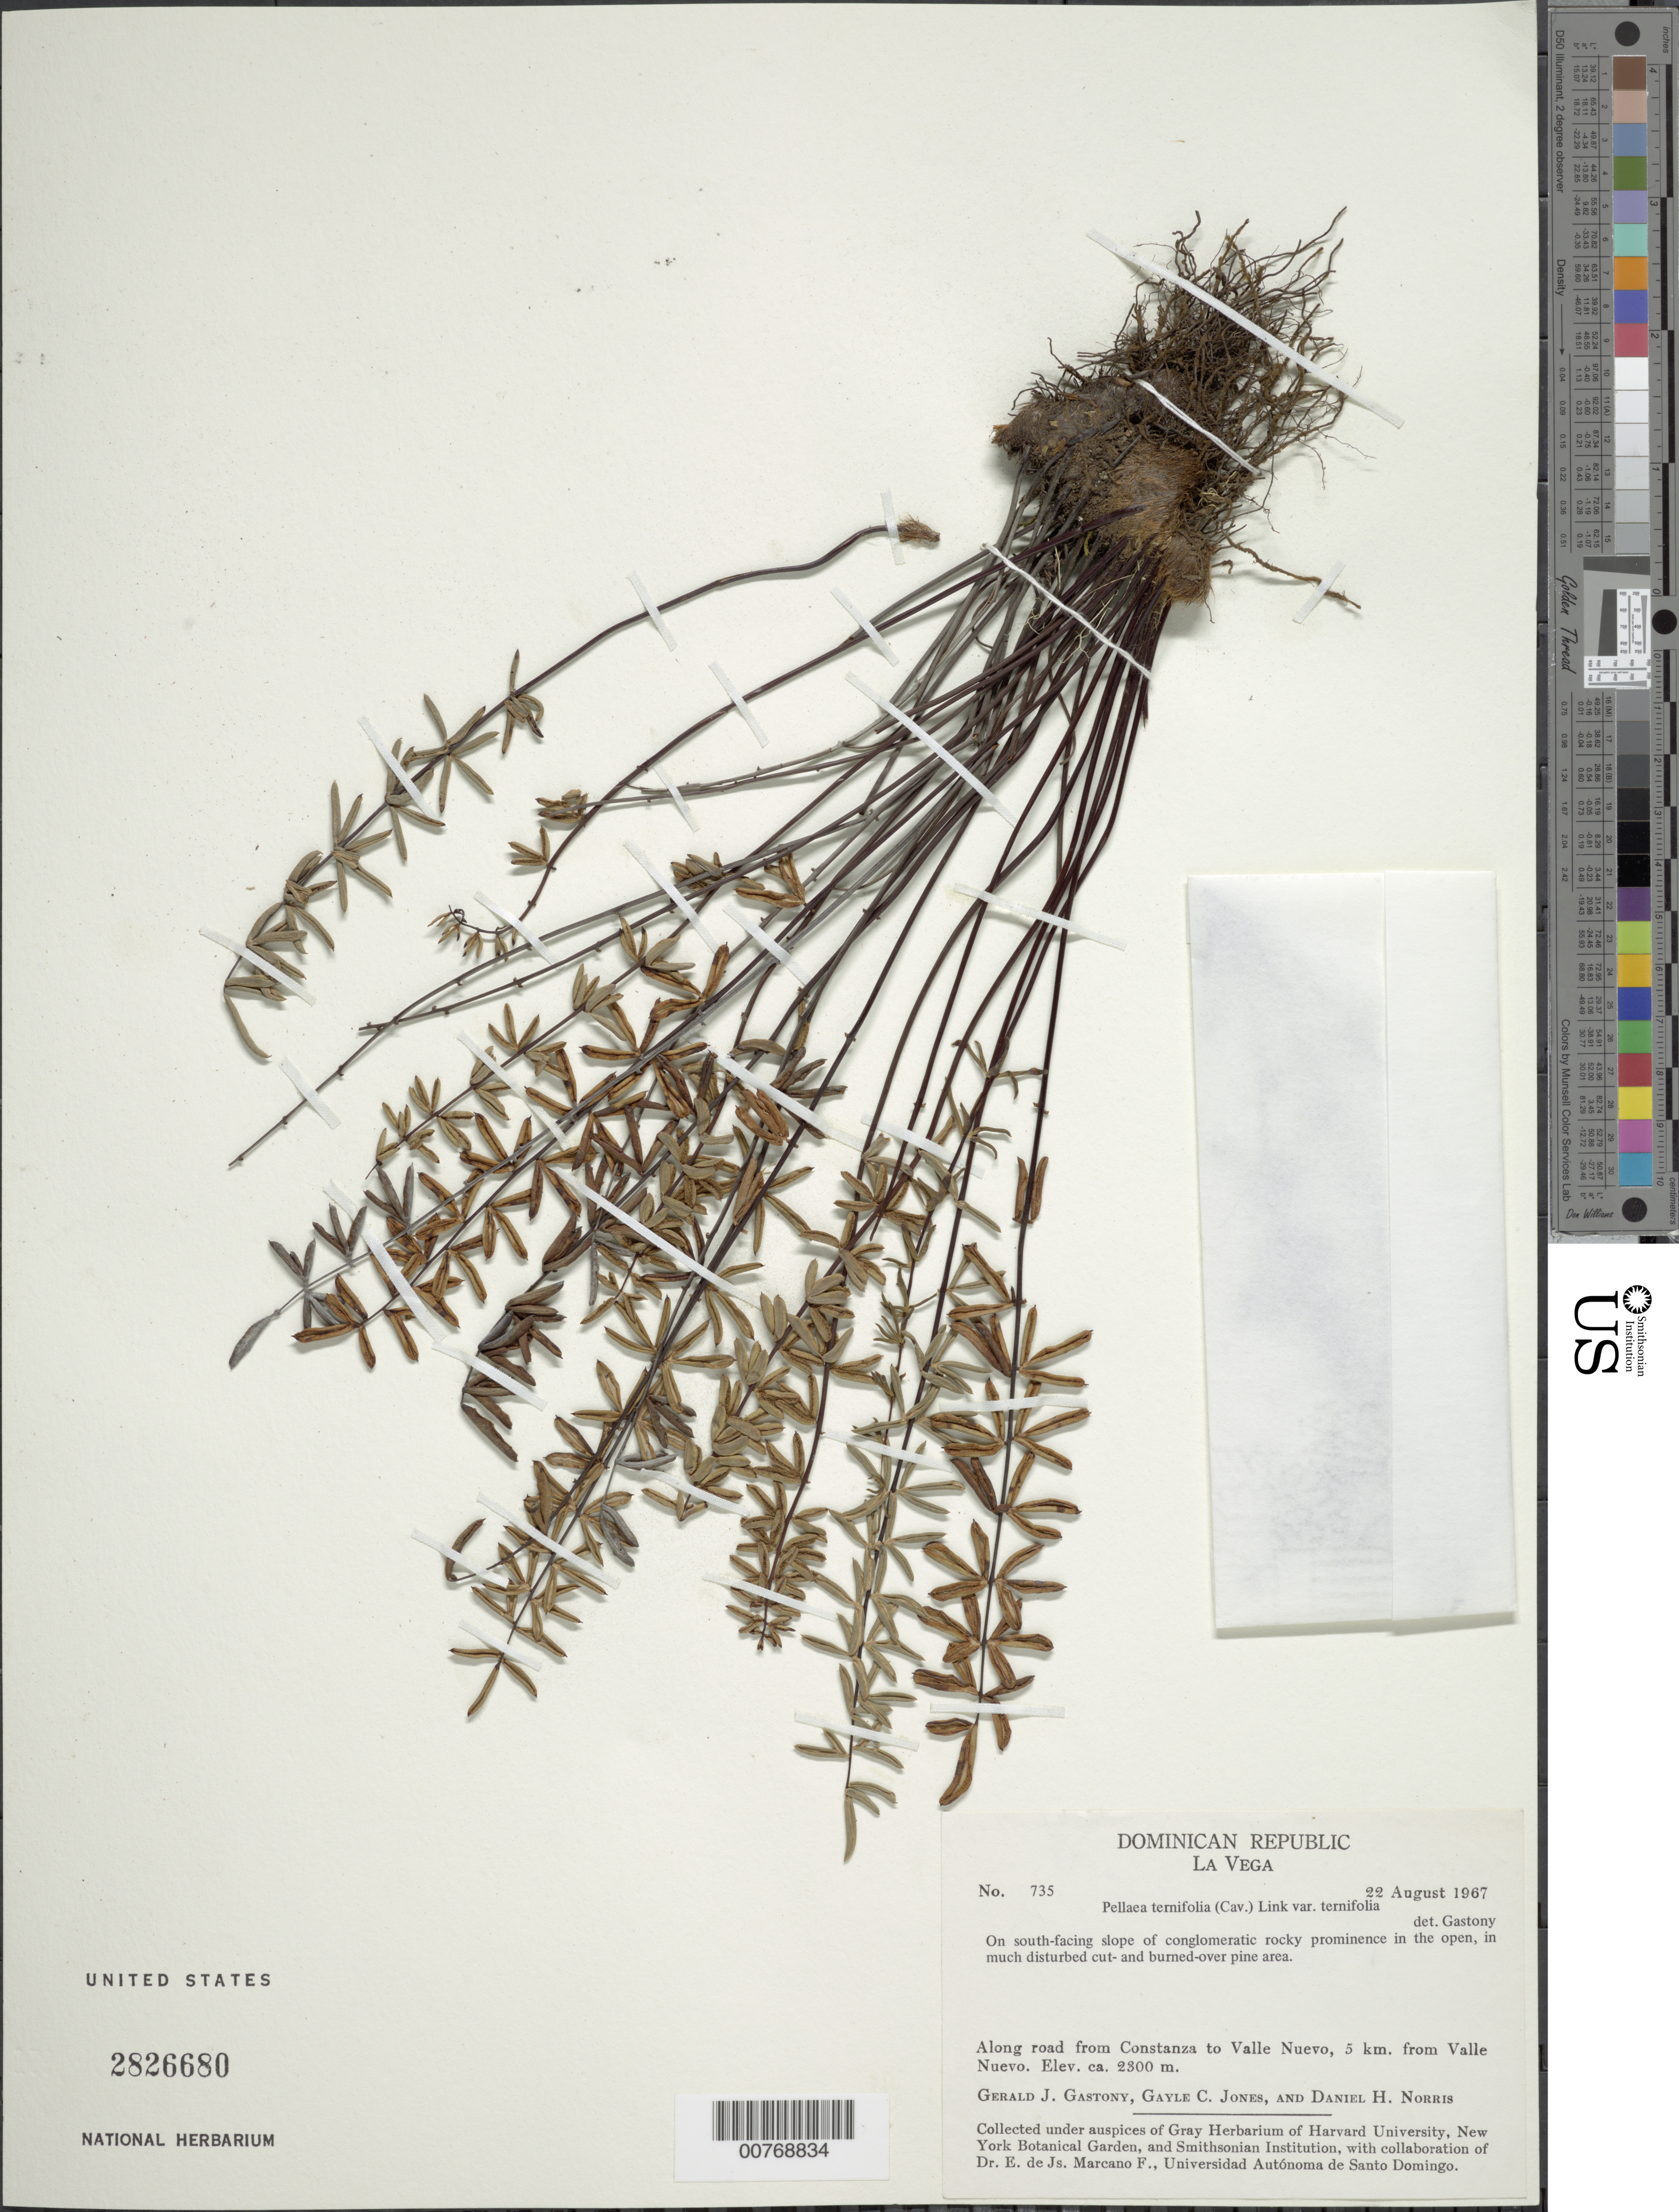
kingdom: Plantae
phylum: Tracheophyta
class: Polypodiopsida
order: Polypodiales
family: Pteridaceae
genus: Pellaea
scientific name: Pellaea ternifolia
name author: (Cav.) Link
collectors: G. Gastony, G. C. Jones & D. H. Norris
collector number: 735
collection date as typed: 22 Aug 1967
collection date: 1967-08-22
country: Dominican Republic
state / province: La Vega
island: Hispaniola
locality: Road from Constanza to Valle Nuevo, 5 km from Valle Nuevo. On S facing slope of conglomeratic rocky prominence in the open, much disturbed cut- and burned-over pine area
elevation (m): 2300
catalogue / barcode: US 2826680